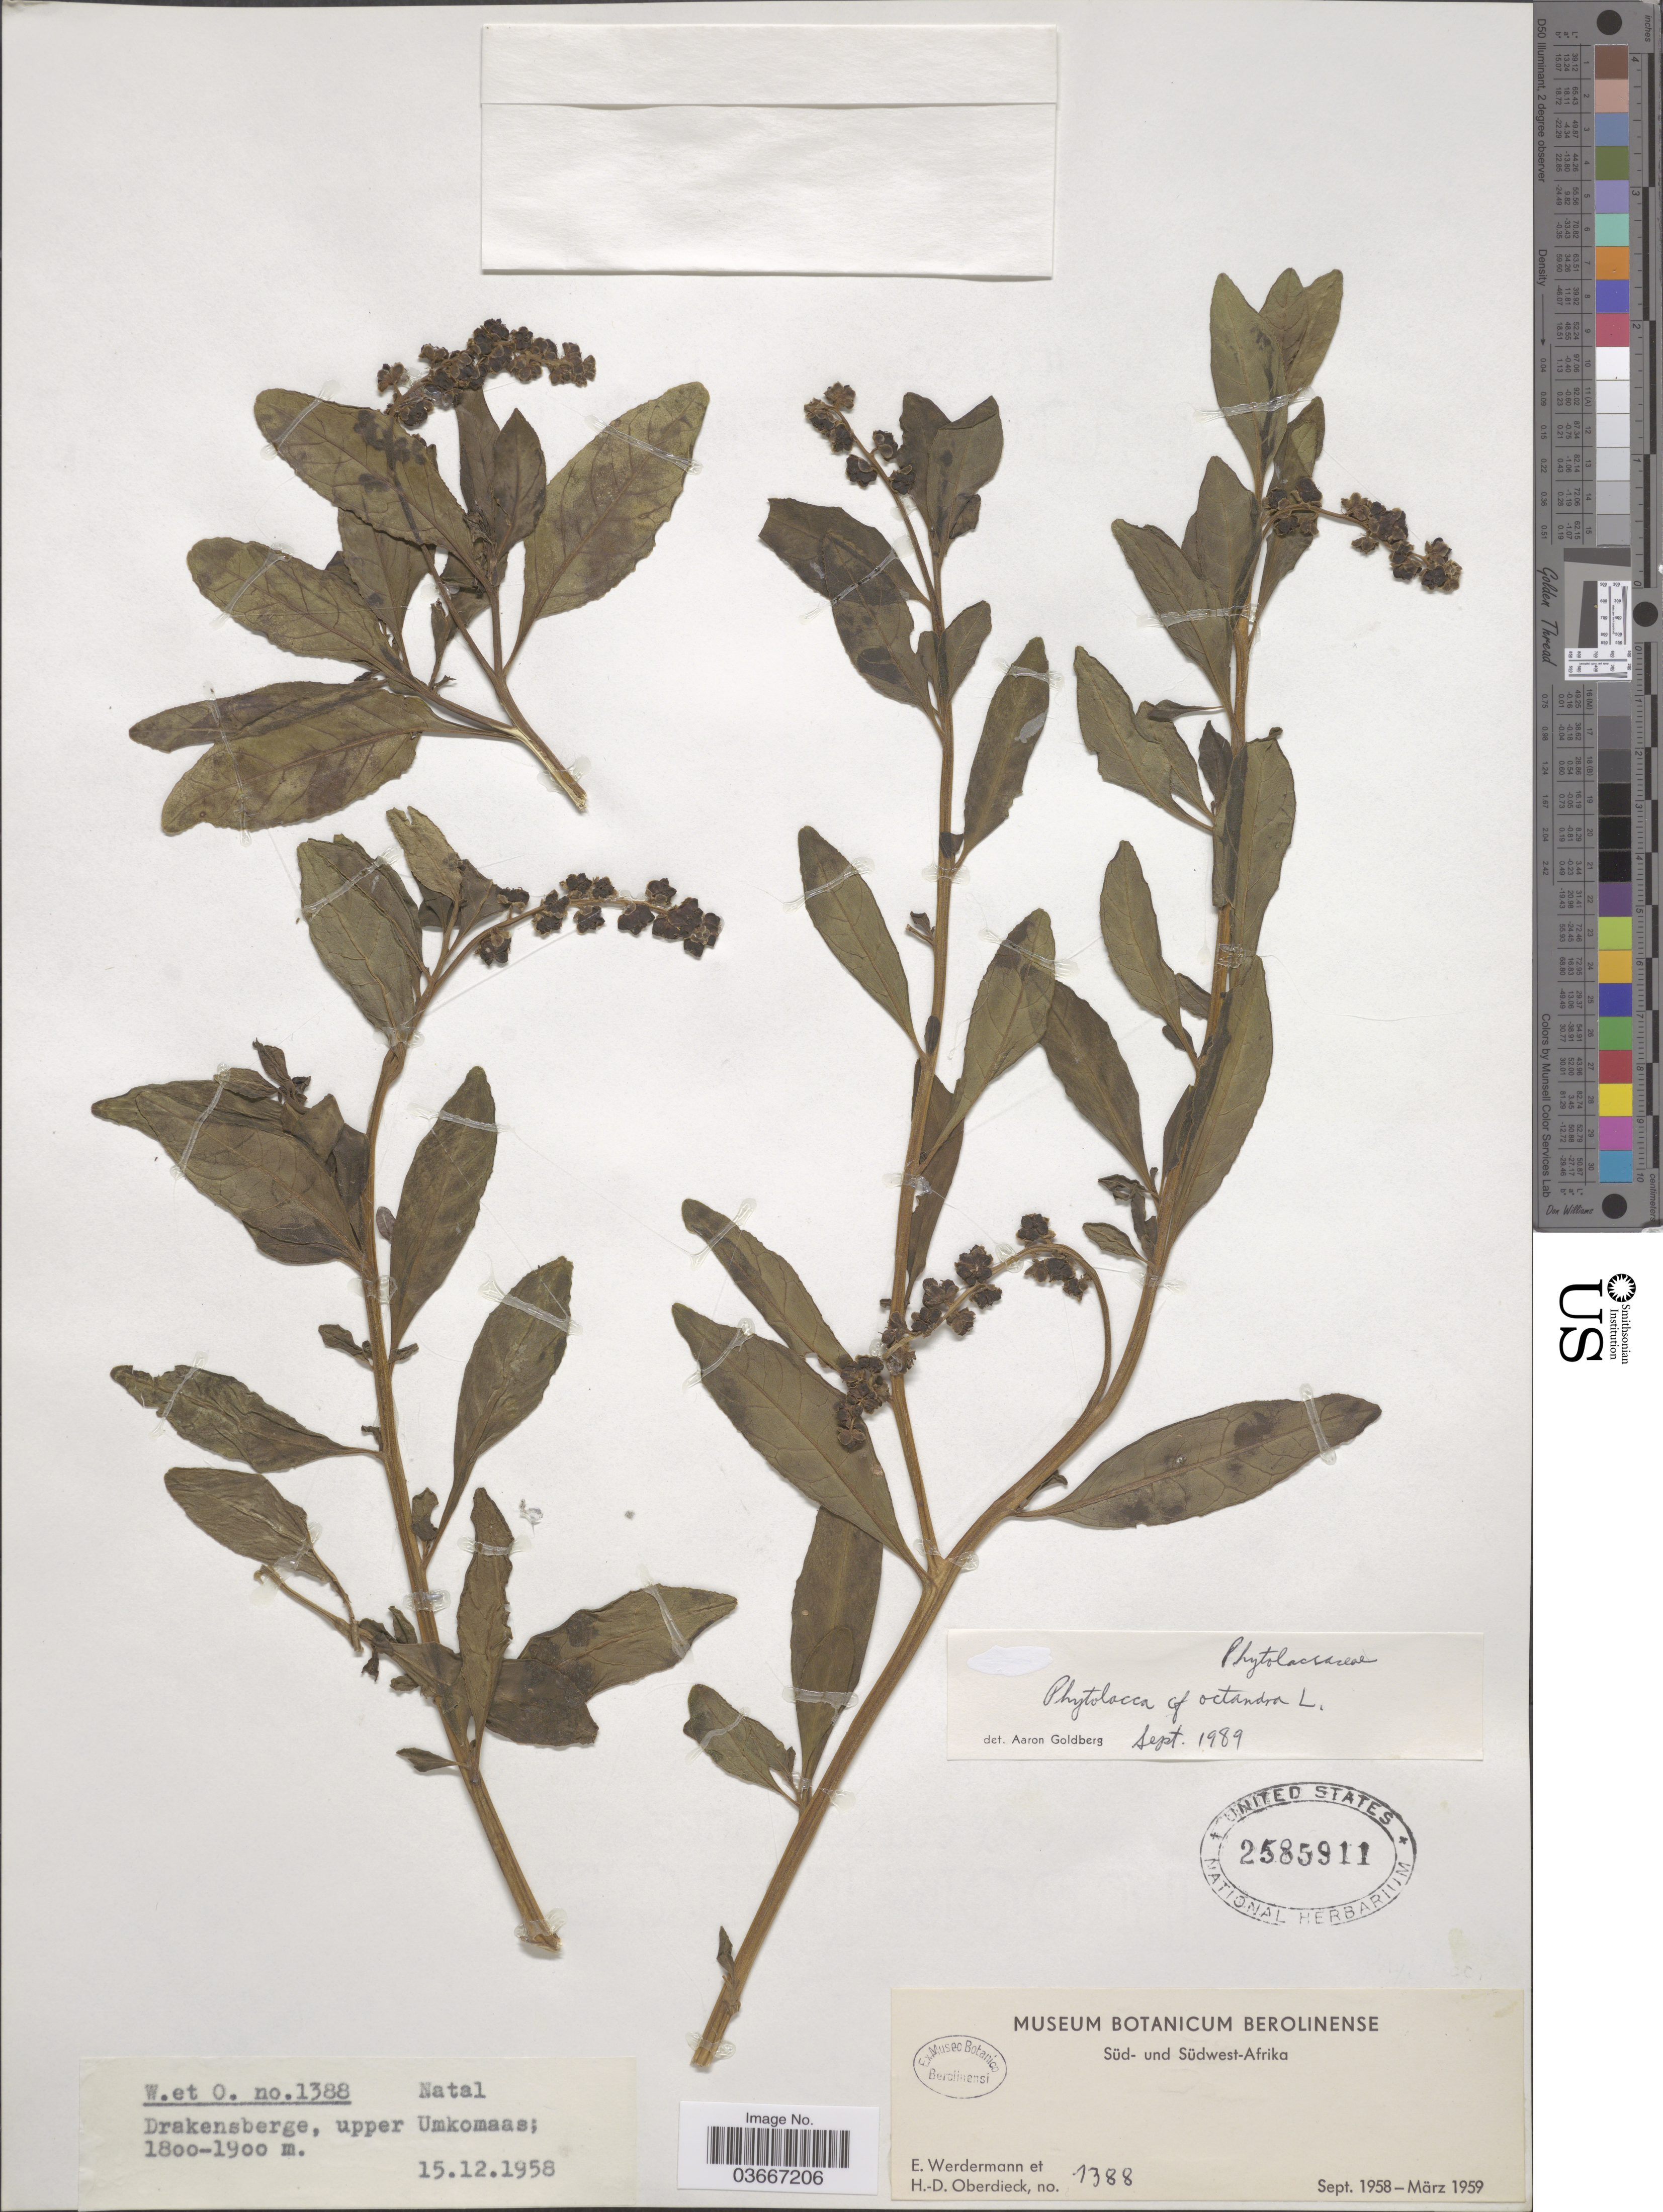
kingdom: Plantae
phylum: Tracheophyta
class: Magnoliopsida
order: Caryophyllales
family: Phytolaccaceae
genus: Phytolacca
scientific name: Phytolacca octandra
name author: L.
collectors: E. Werdermann & H. Oberdieck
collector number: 1388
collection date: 1958-12-15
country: South Africa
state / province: KwaZulu-Natal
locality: Natal. Drakensberge, upper Umkomaas.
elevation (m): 1800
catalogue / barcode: US 2585911